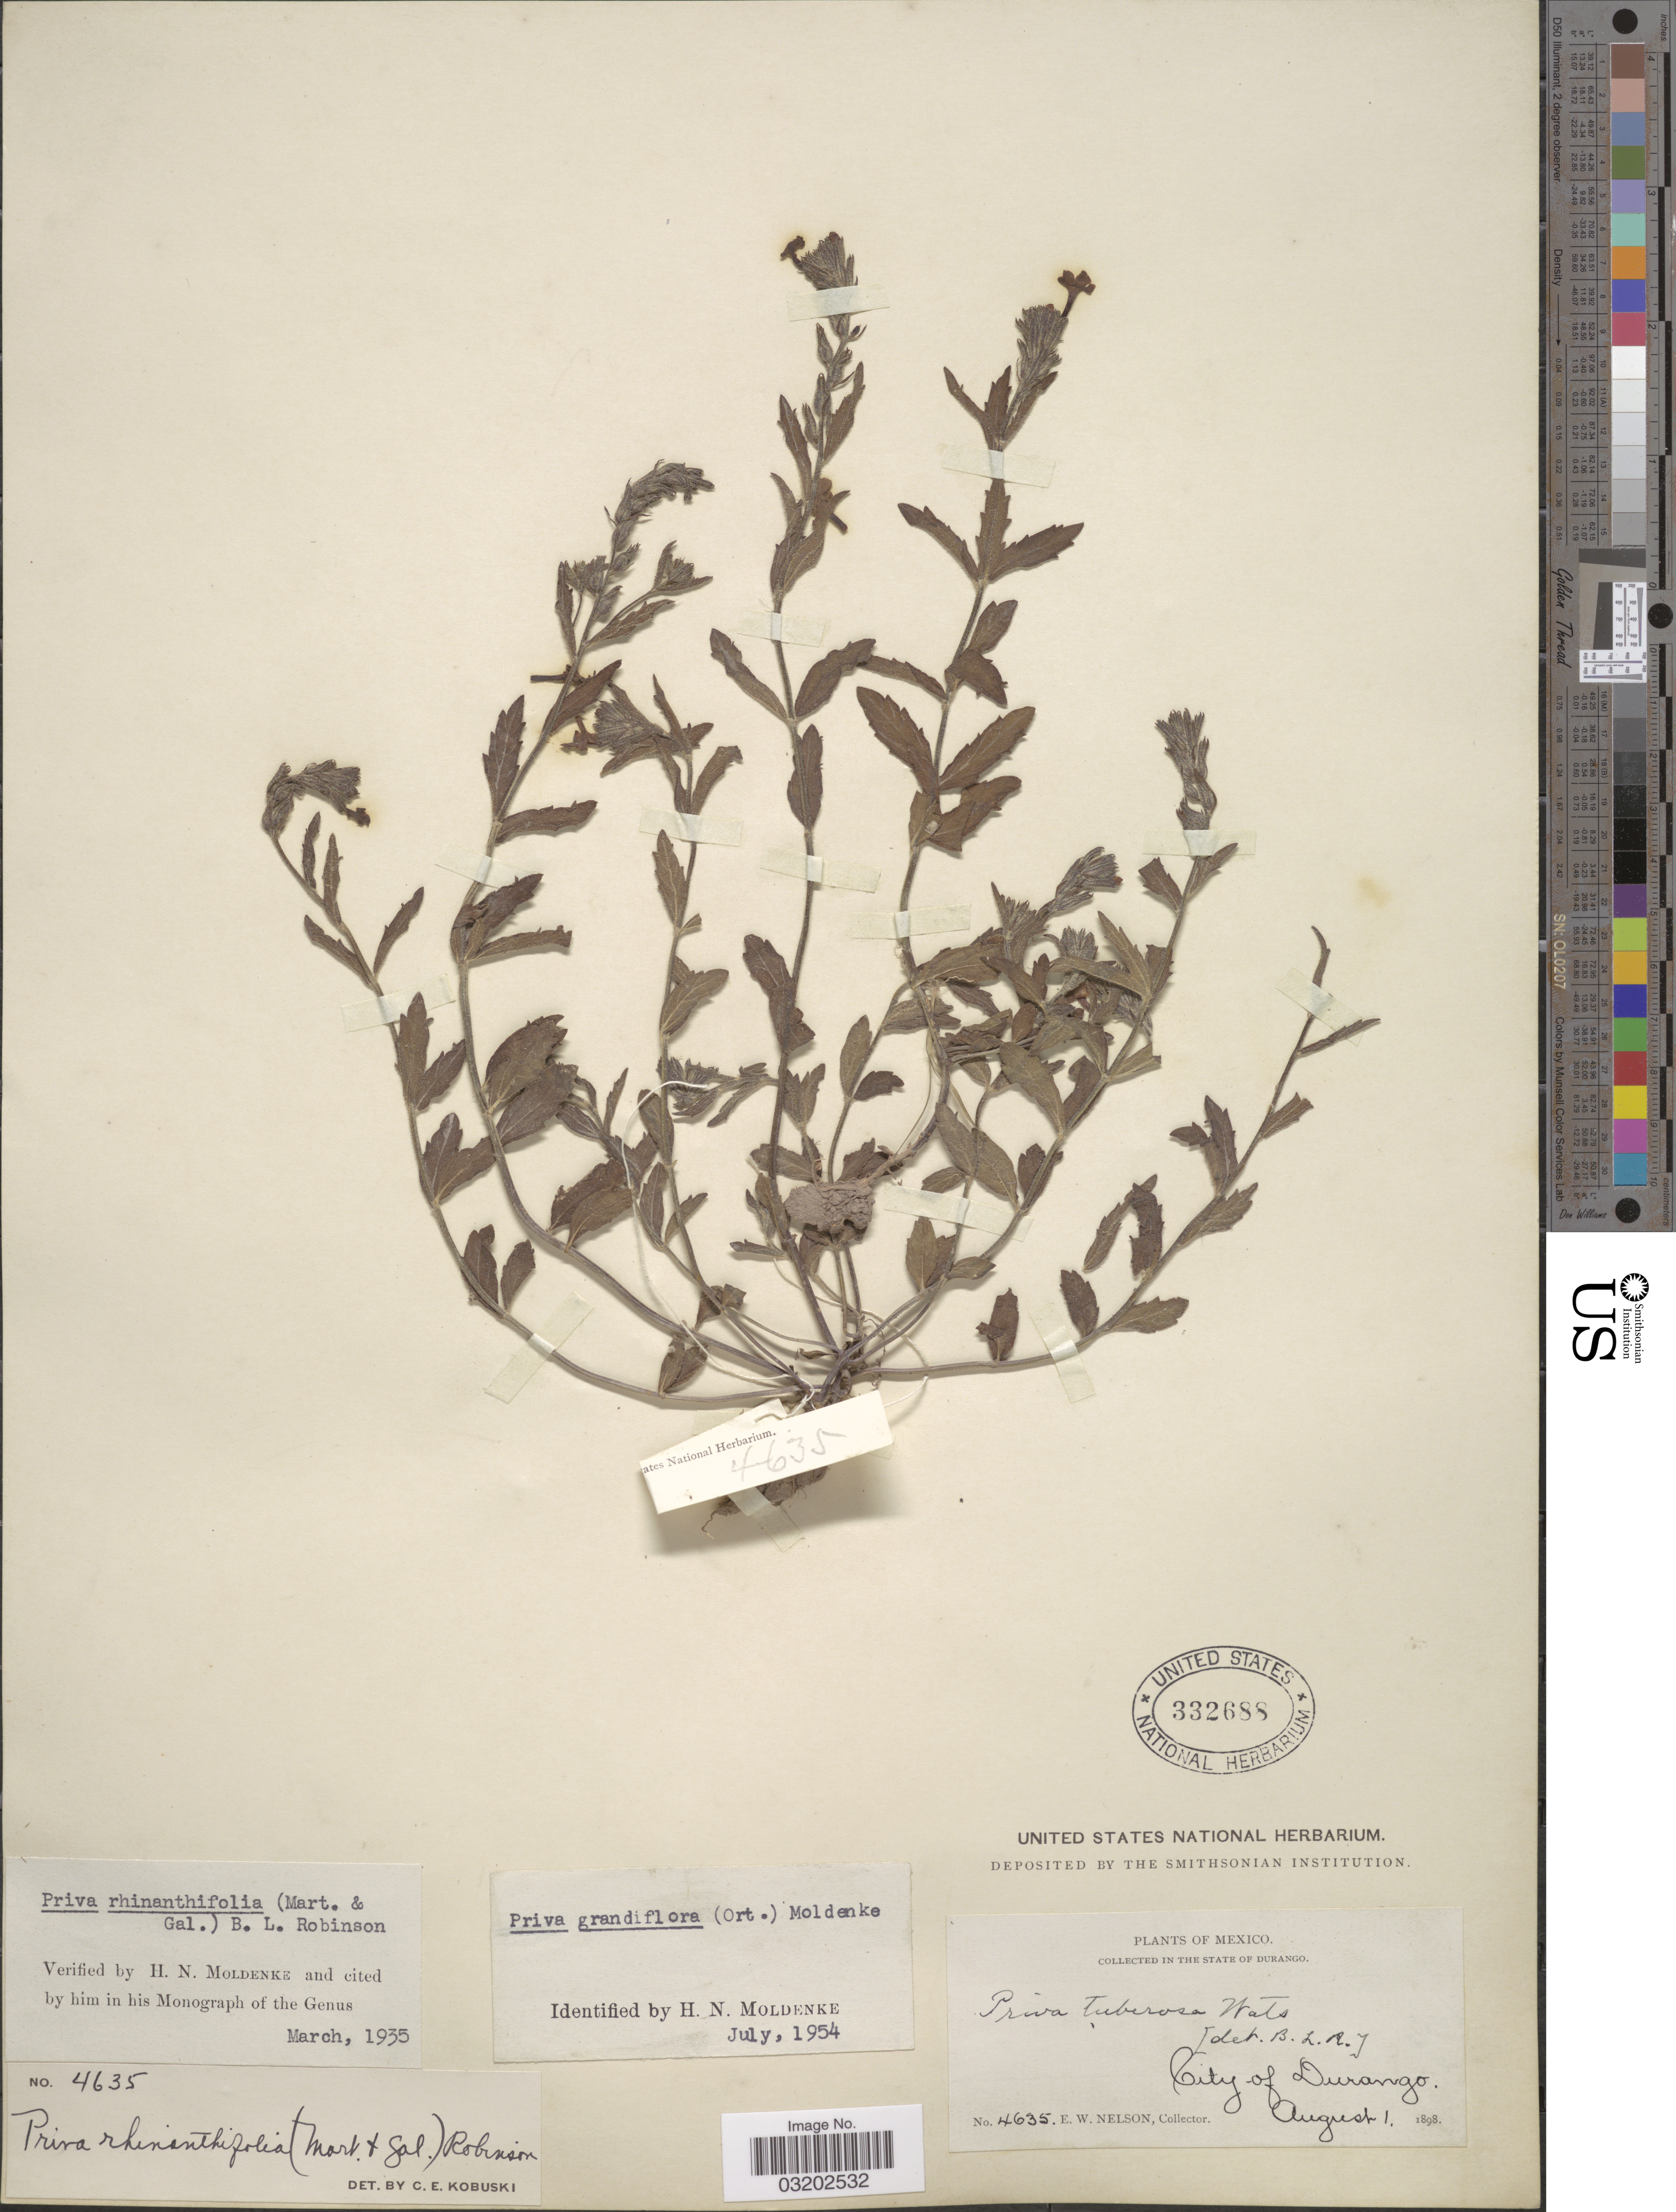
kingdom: Plantae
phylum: Tracheophyta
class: Magnoliopsida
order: Lamiales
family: Verbenaceae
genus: Priva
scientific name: Priva grandiflora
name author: Moldenke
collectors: E. W. Nelson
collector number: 4635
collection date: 1898-08-01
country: Mexico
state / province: Durango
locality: City of Durango.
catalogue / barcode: US 332688